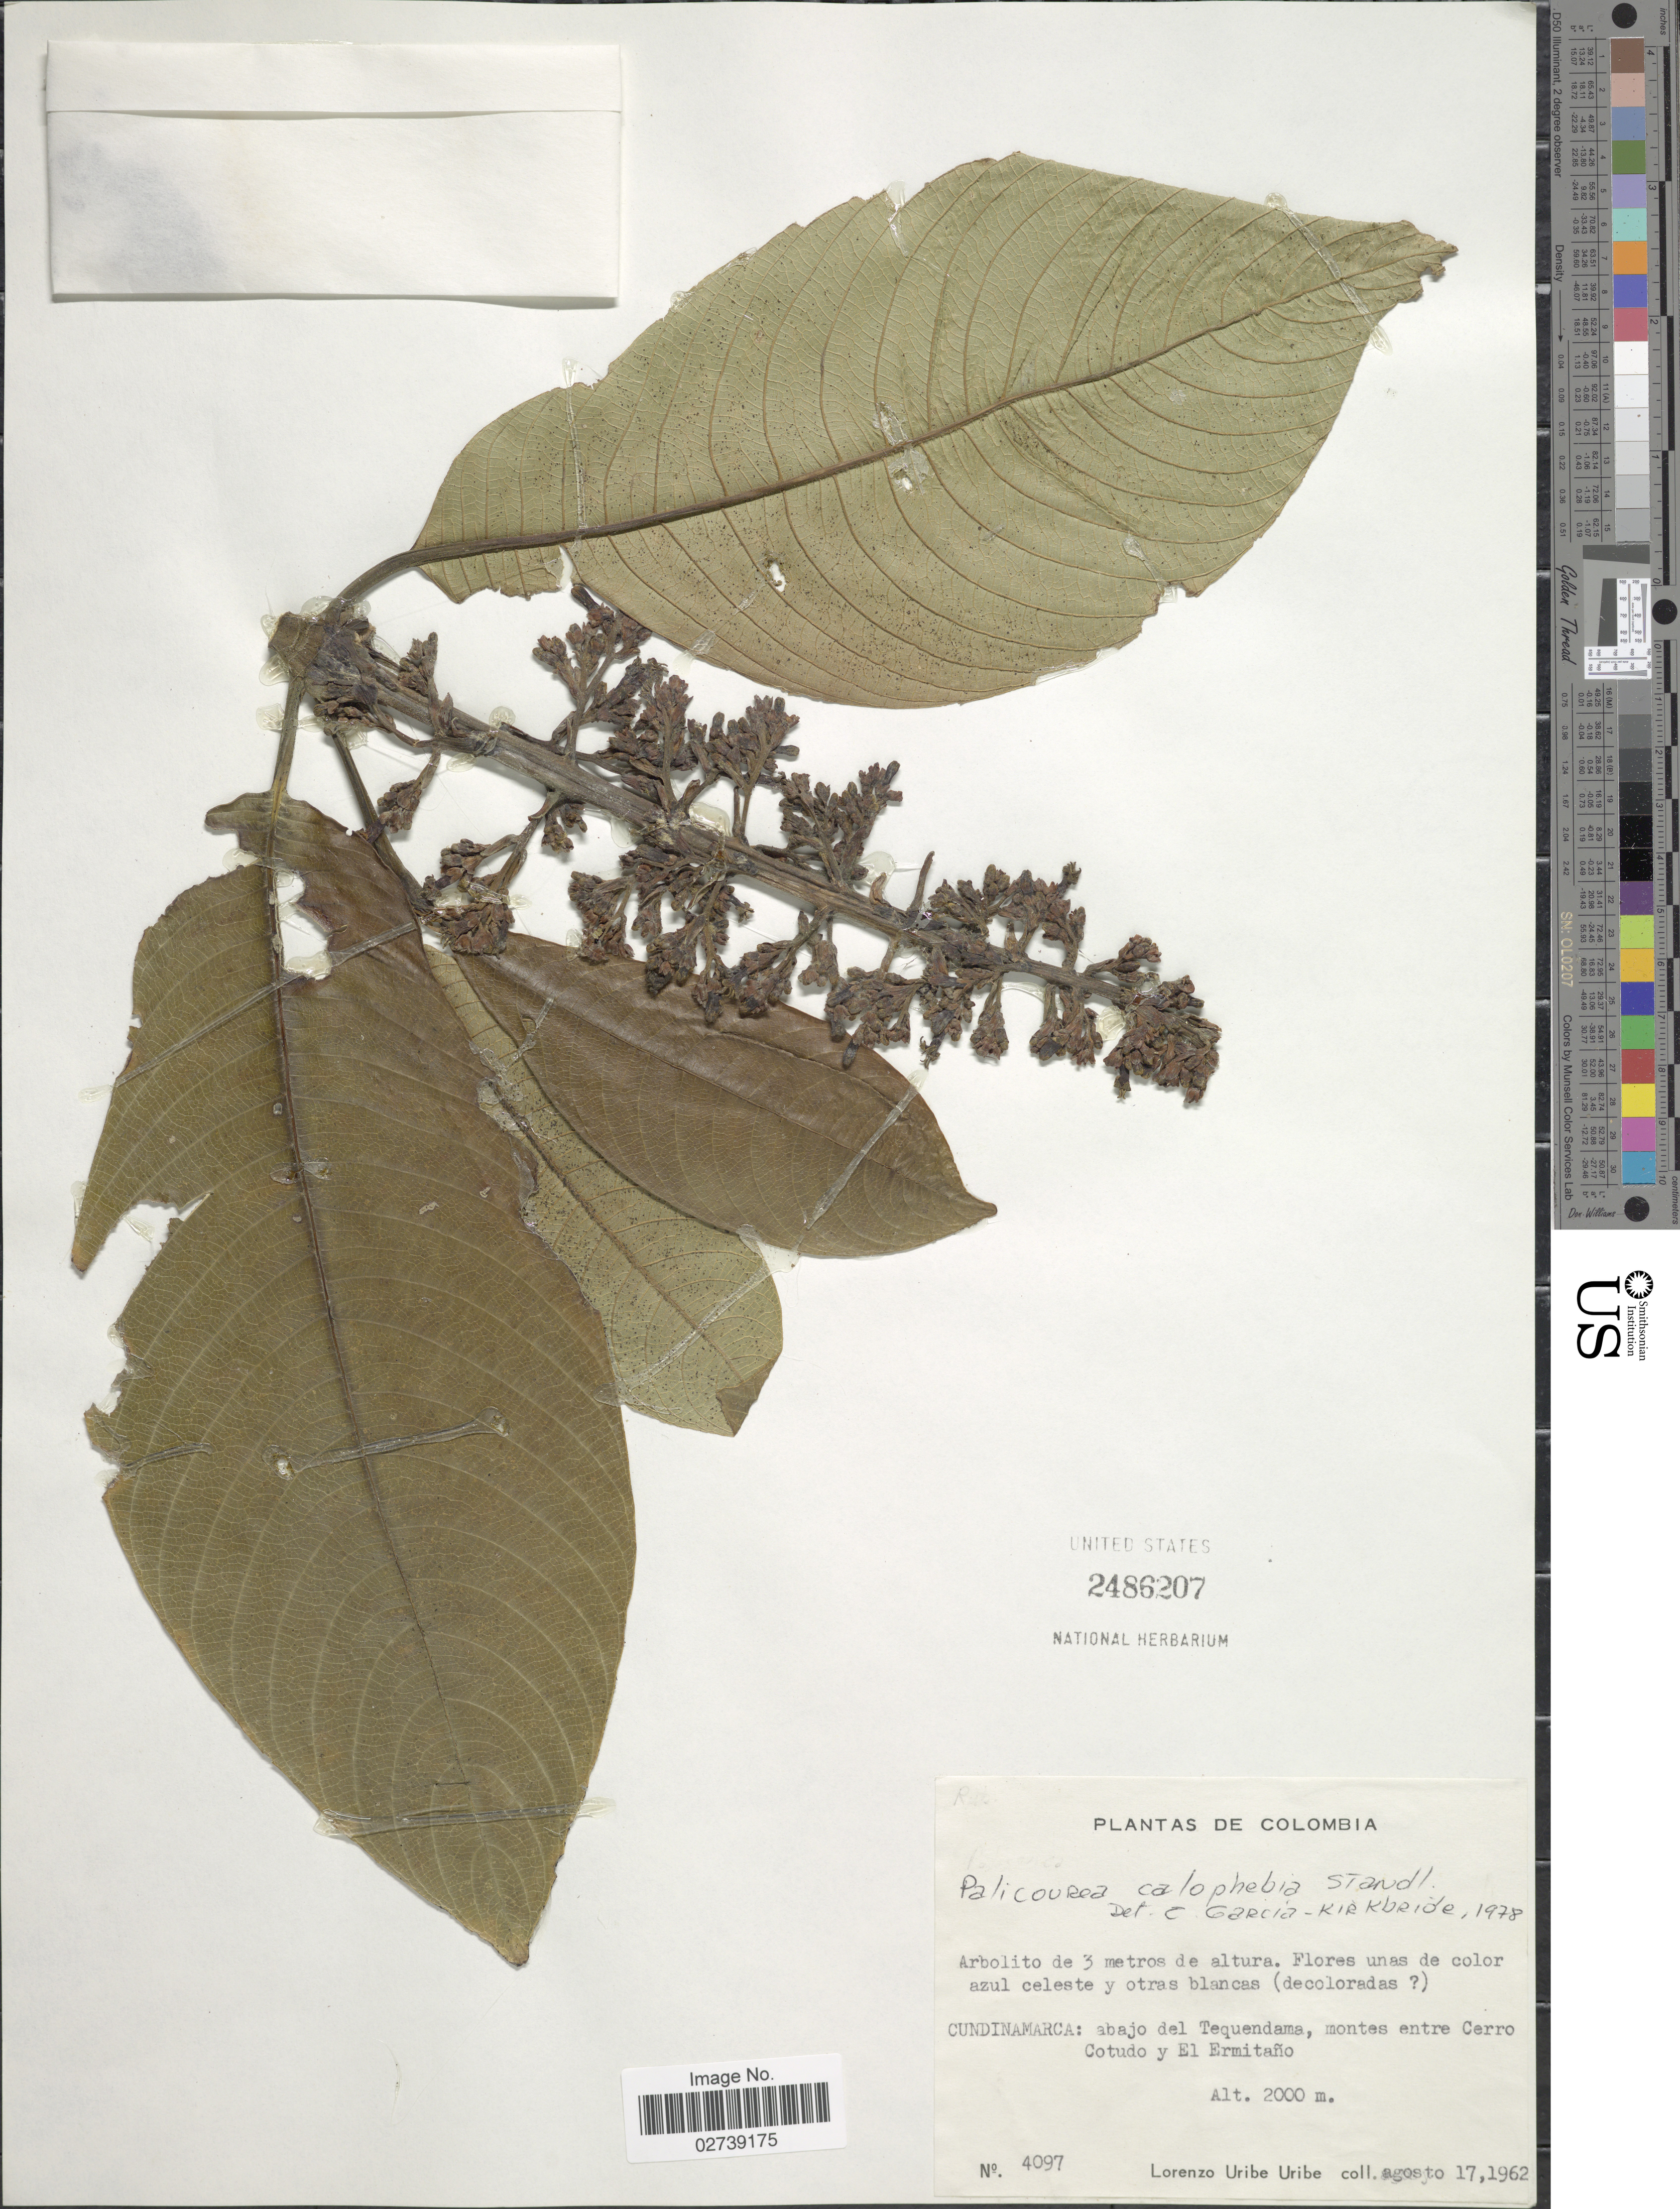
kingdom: Plantae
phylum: Tracheophyta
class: Magnoliopsida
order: Gentianales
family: Rubiaceae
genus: Palicourea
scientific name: Palicourea calophlebia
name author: Standl.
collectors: L. Uribe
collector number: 4097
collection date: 1962-08-17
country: Colombia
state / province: Cundinamarca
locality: Abajo del Tequendama, montes entre Cerro Cotudo y El Ermitano.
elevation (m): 2000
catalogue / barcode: US 2486207